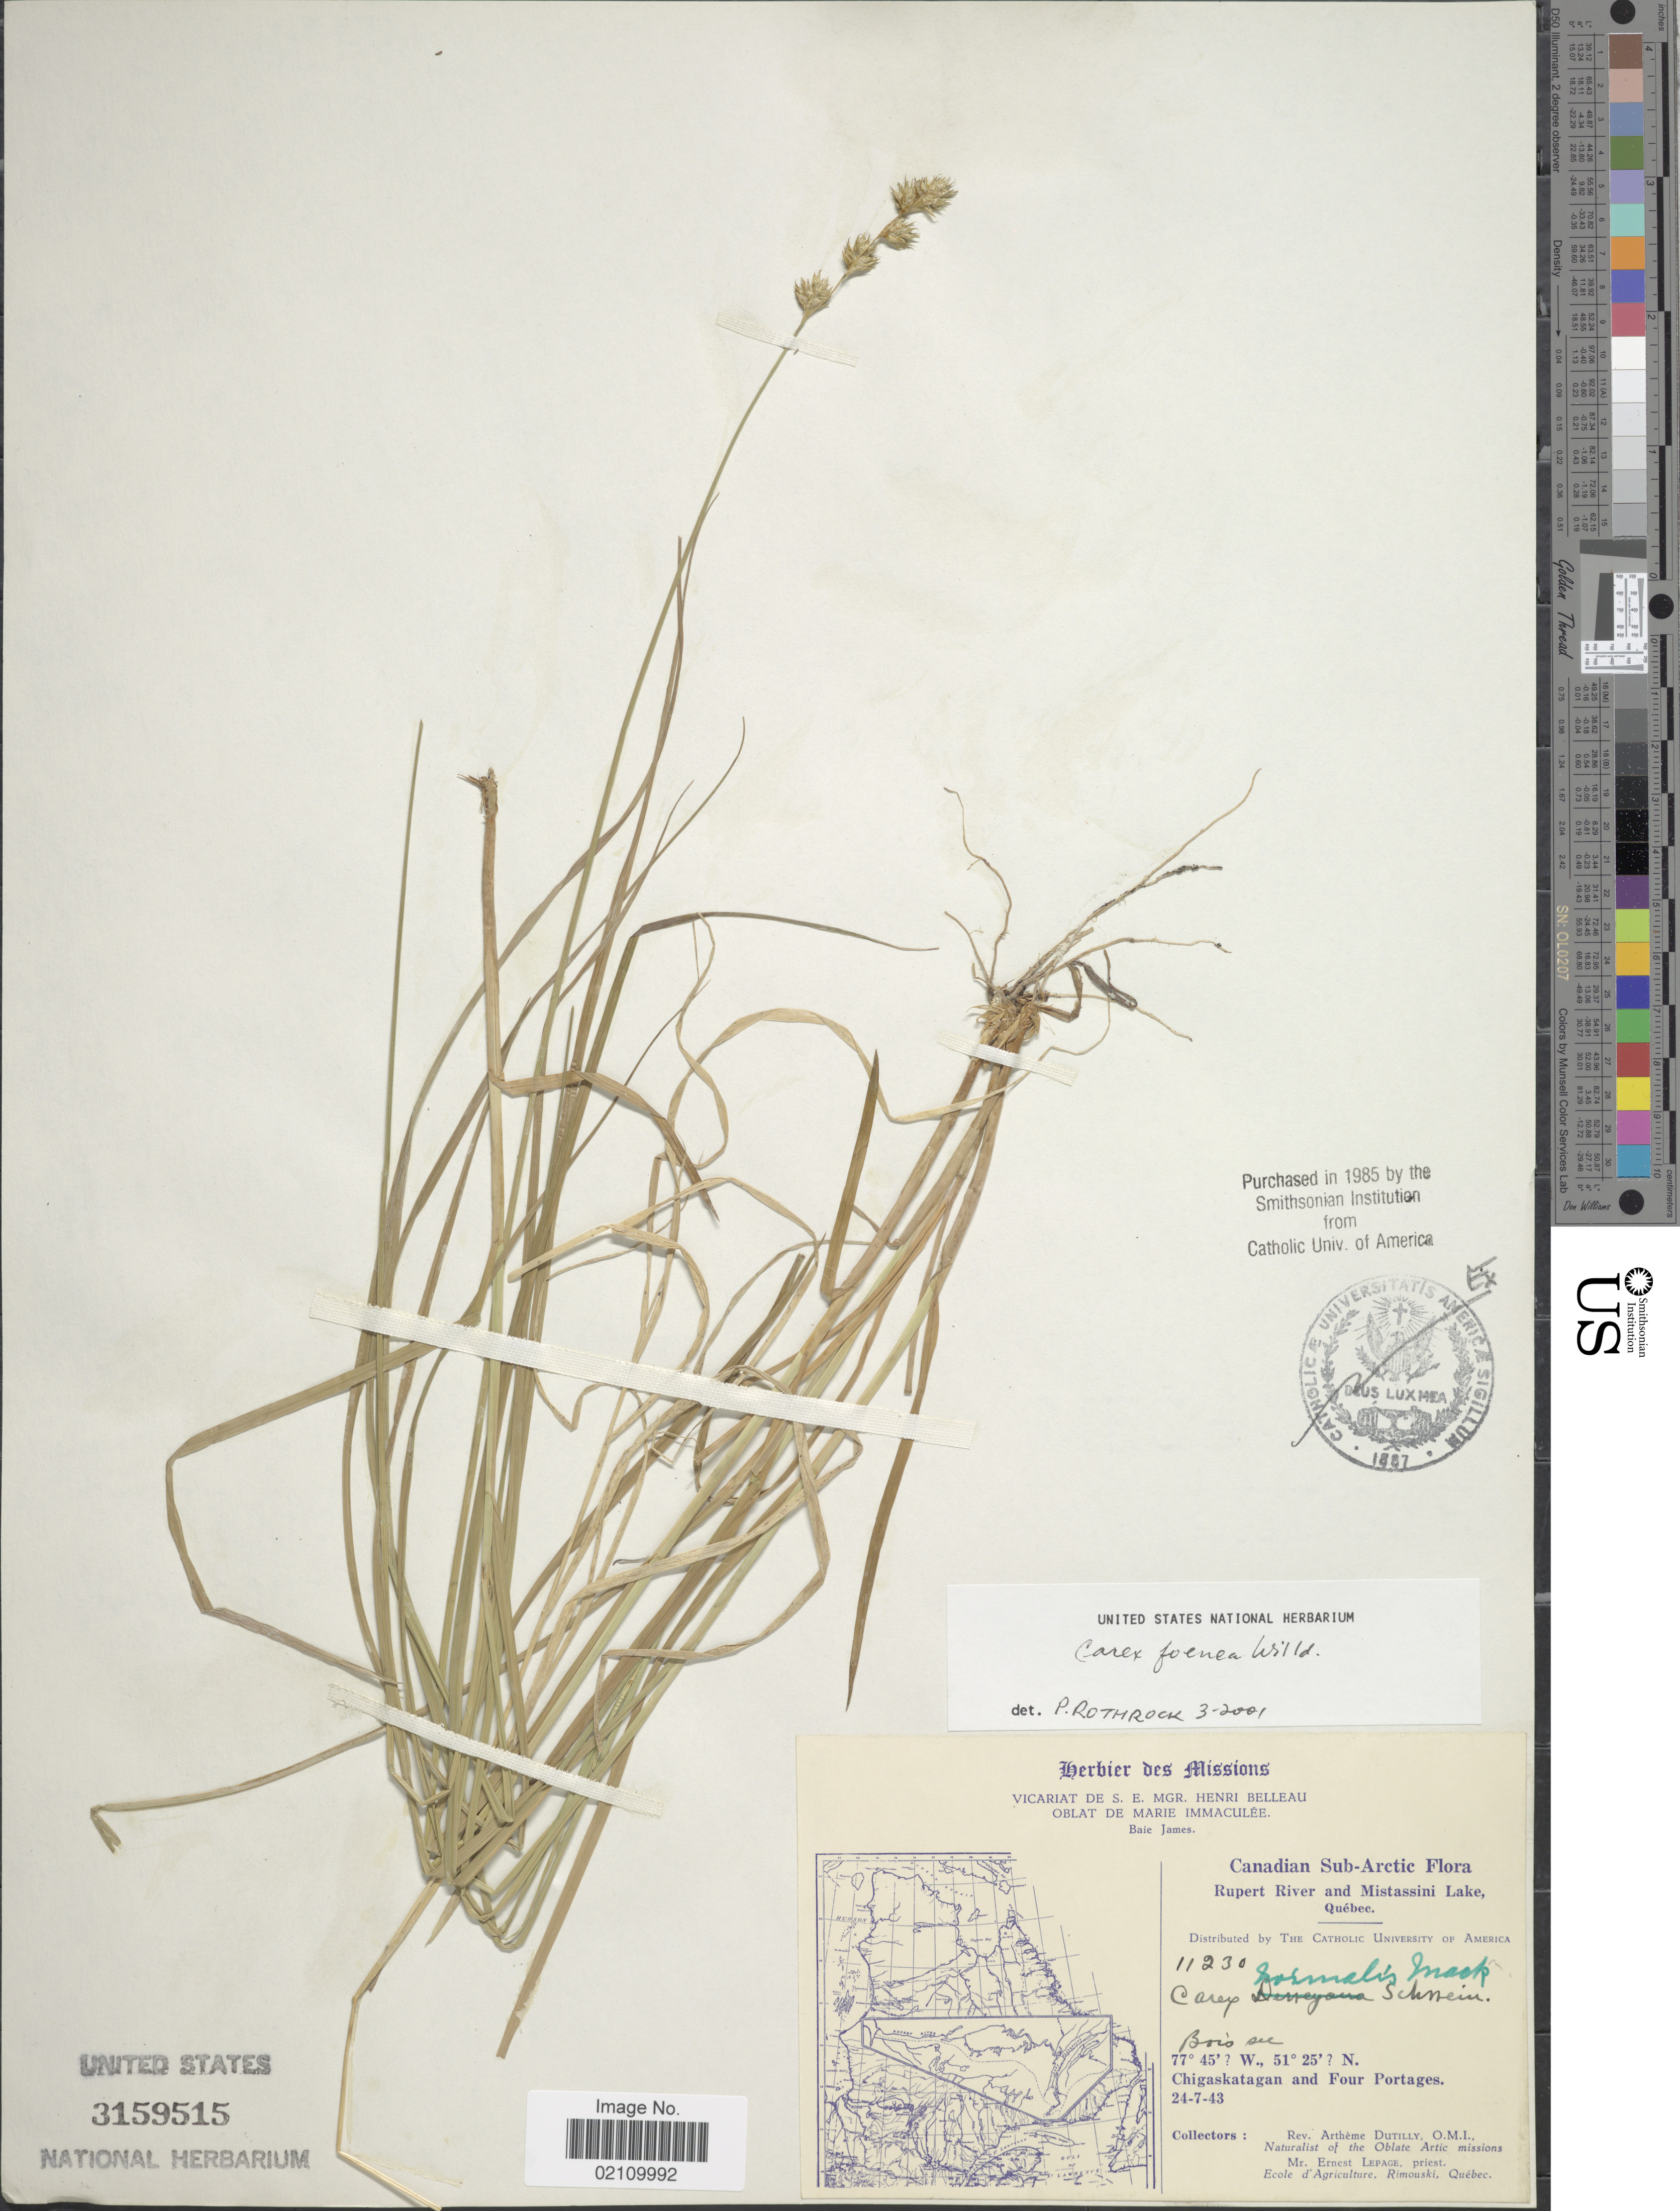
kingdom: Plantae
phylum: Tracheophyta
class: Liliopsida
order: Poales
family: Cyperaceae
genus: Carex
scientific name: Carex foenea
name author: Willd.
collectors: A. Dutilly & E. Lepage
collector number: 11230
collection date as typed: Transcribed d/m/y: 24/7/43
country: Canada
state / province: Quebec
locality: Canadian Sub-Arctic. Rupert River and Mistassini Lake. Bois sec. Chigaskatagan and Four Portages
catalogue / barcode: US 3159515